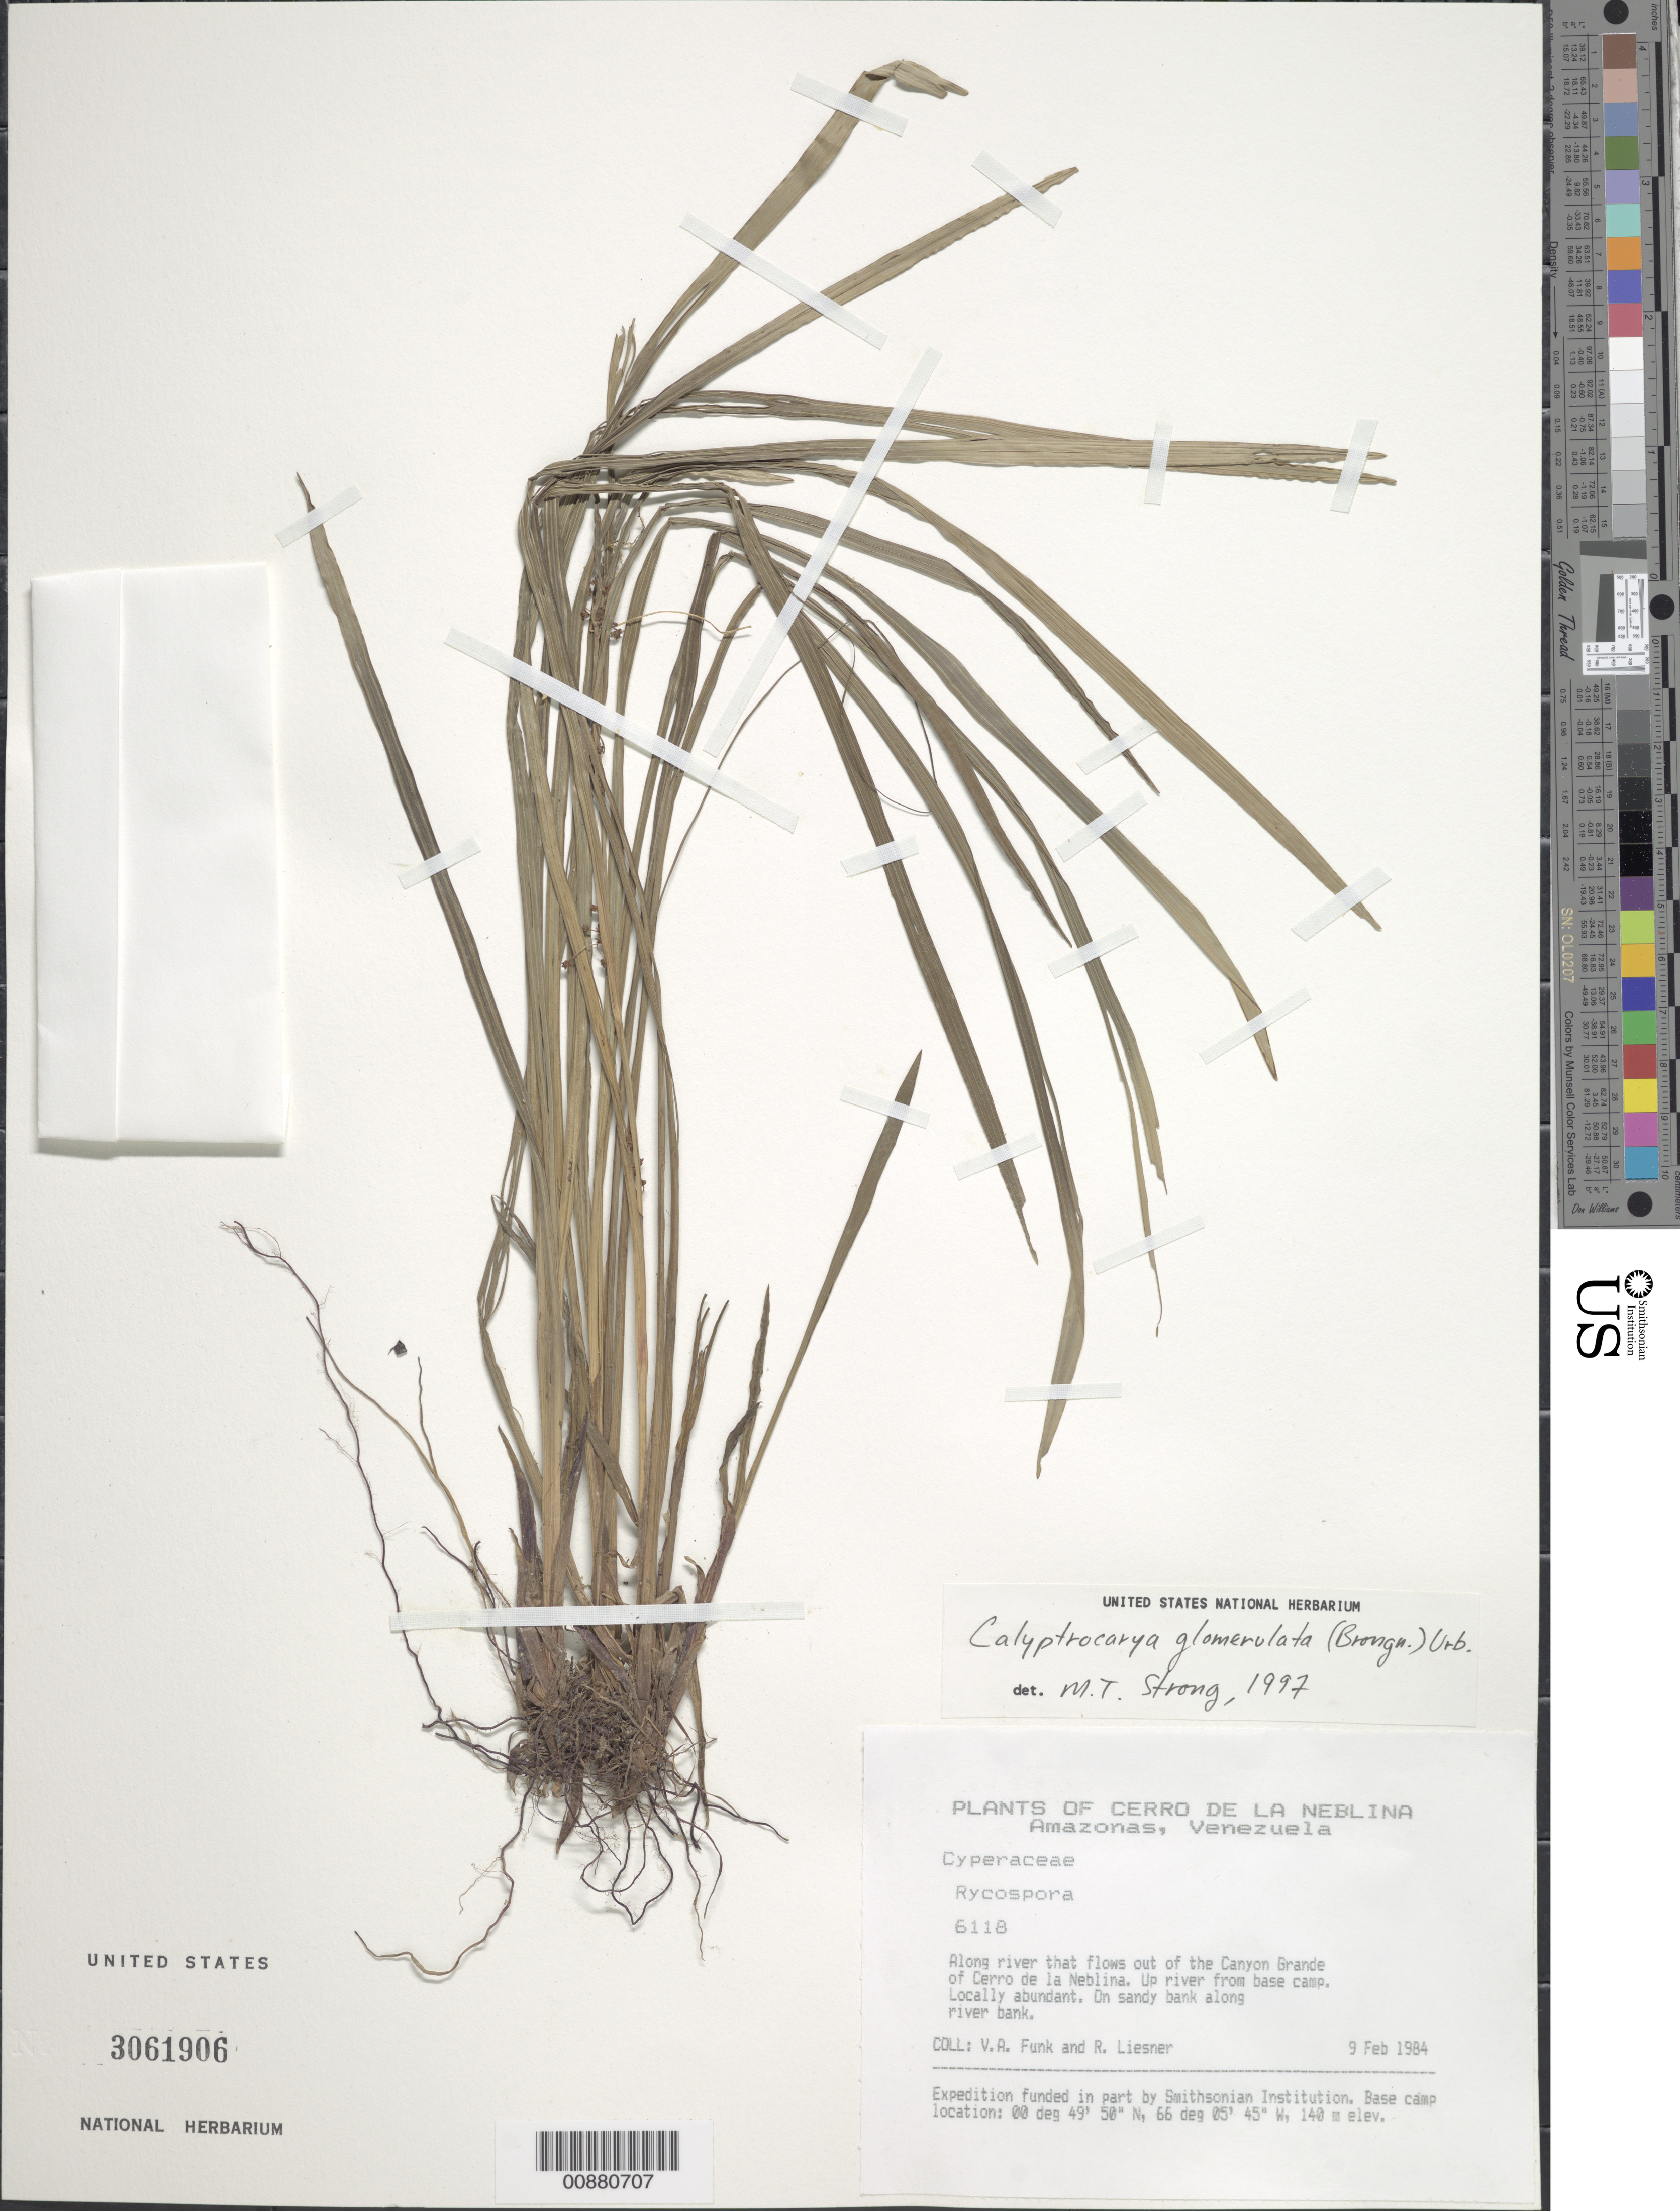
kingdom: Plantae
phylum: Tracheophyta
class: Liliopsida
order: Poales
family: Cyperaceae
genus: Calyptrocarya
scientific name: Calyptrocarya glomerulata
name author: (Brongn.) Urb.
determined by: Strong, M. T., (US), Smithsonian Institution - National Museum of Natural History (UNITED STATES)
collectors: V. Funk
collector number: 6118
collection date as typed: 9-Feb-84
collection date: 1984-02-09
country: Venezuela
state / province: Amazonas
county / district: Río Negro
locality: Canyon Grande, Cerro de la Neblina, near base camp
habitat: Sandy bank along river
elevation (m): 140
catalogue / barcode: US 3061906